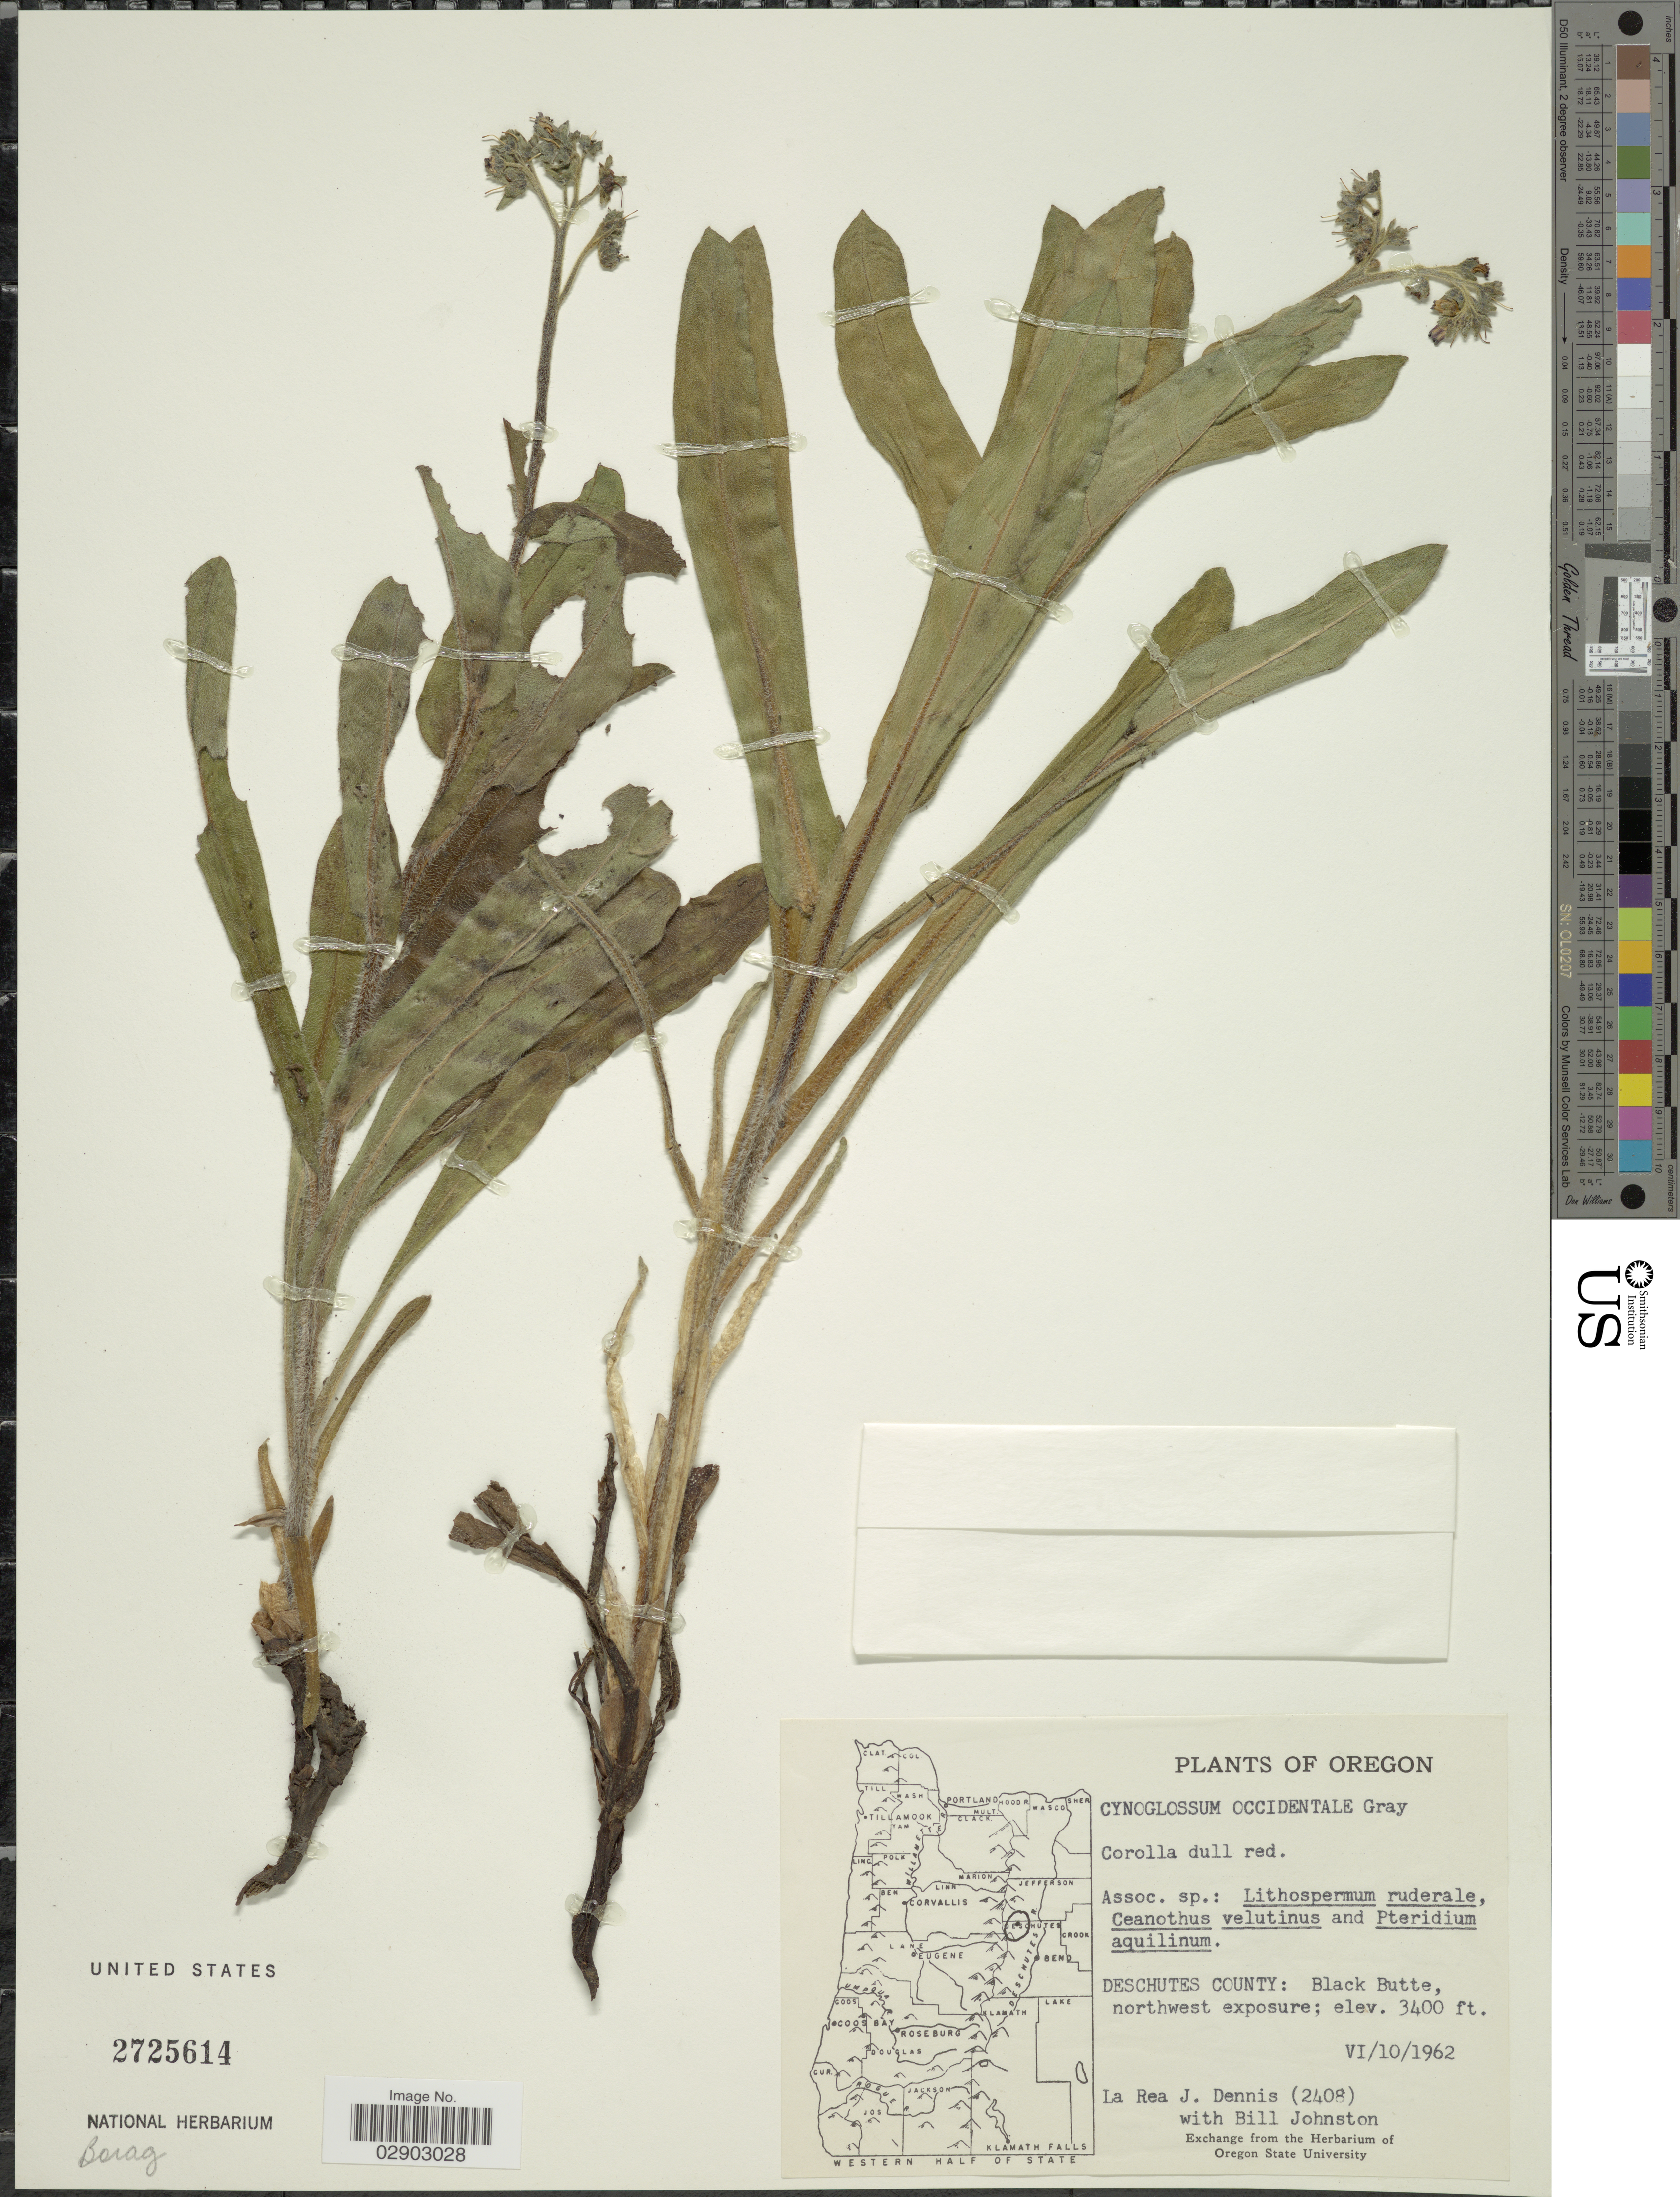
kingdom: Plantae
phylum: Tracheophyta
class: Magnoliopsida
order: Boraginales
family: Boraginaceae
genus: Cynoglossum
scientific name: Cynoglossum occidentale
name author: A. Gray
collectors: L. Dennis & B. Johnston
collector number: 2408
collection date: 1962-06-10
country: United States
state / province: Oregon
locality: Deschutes county: Black Butte, northwest exposure.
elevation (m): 1036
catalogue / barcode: US 2725614